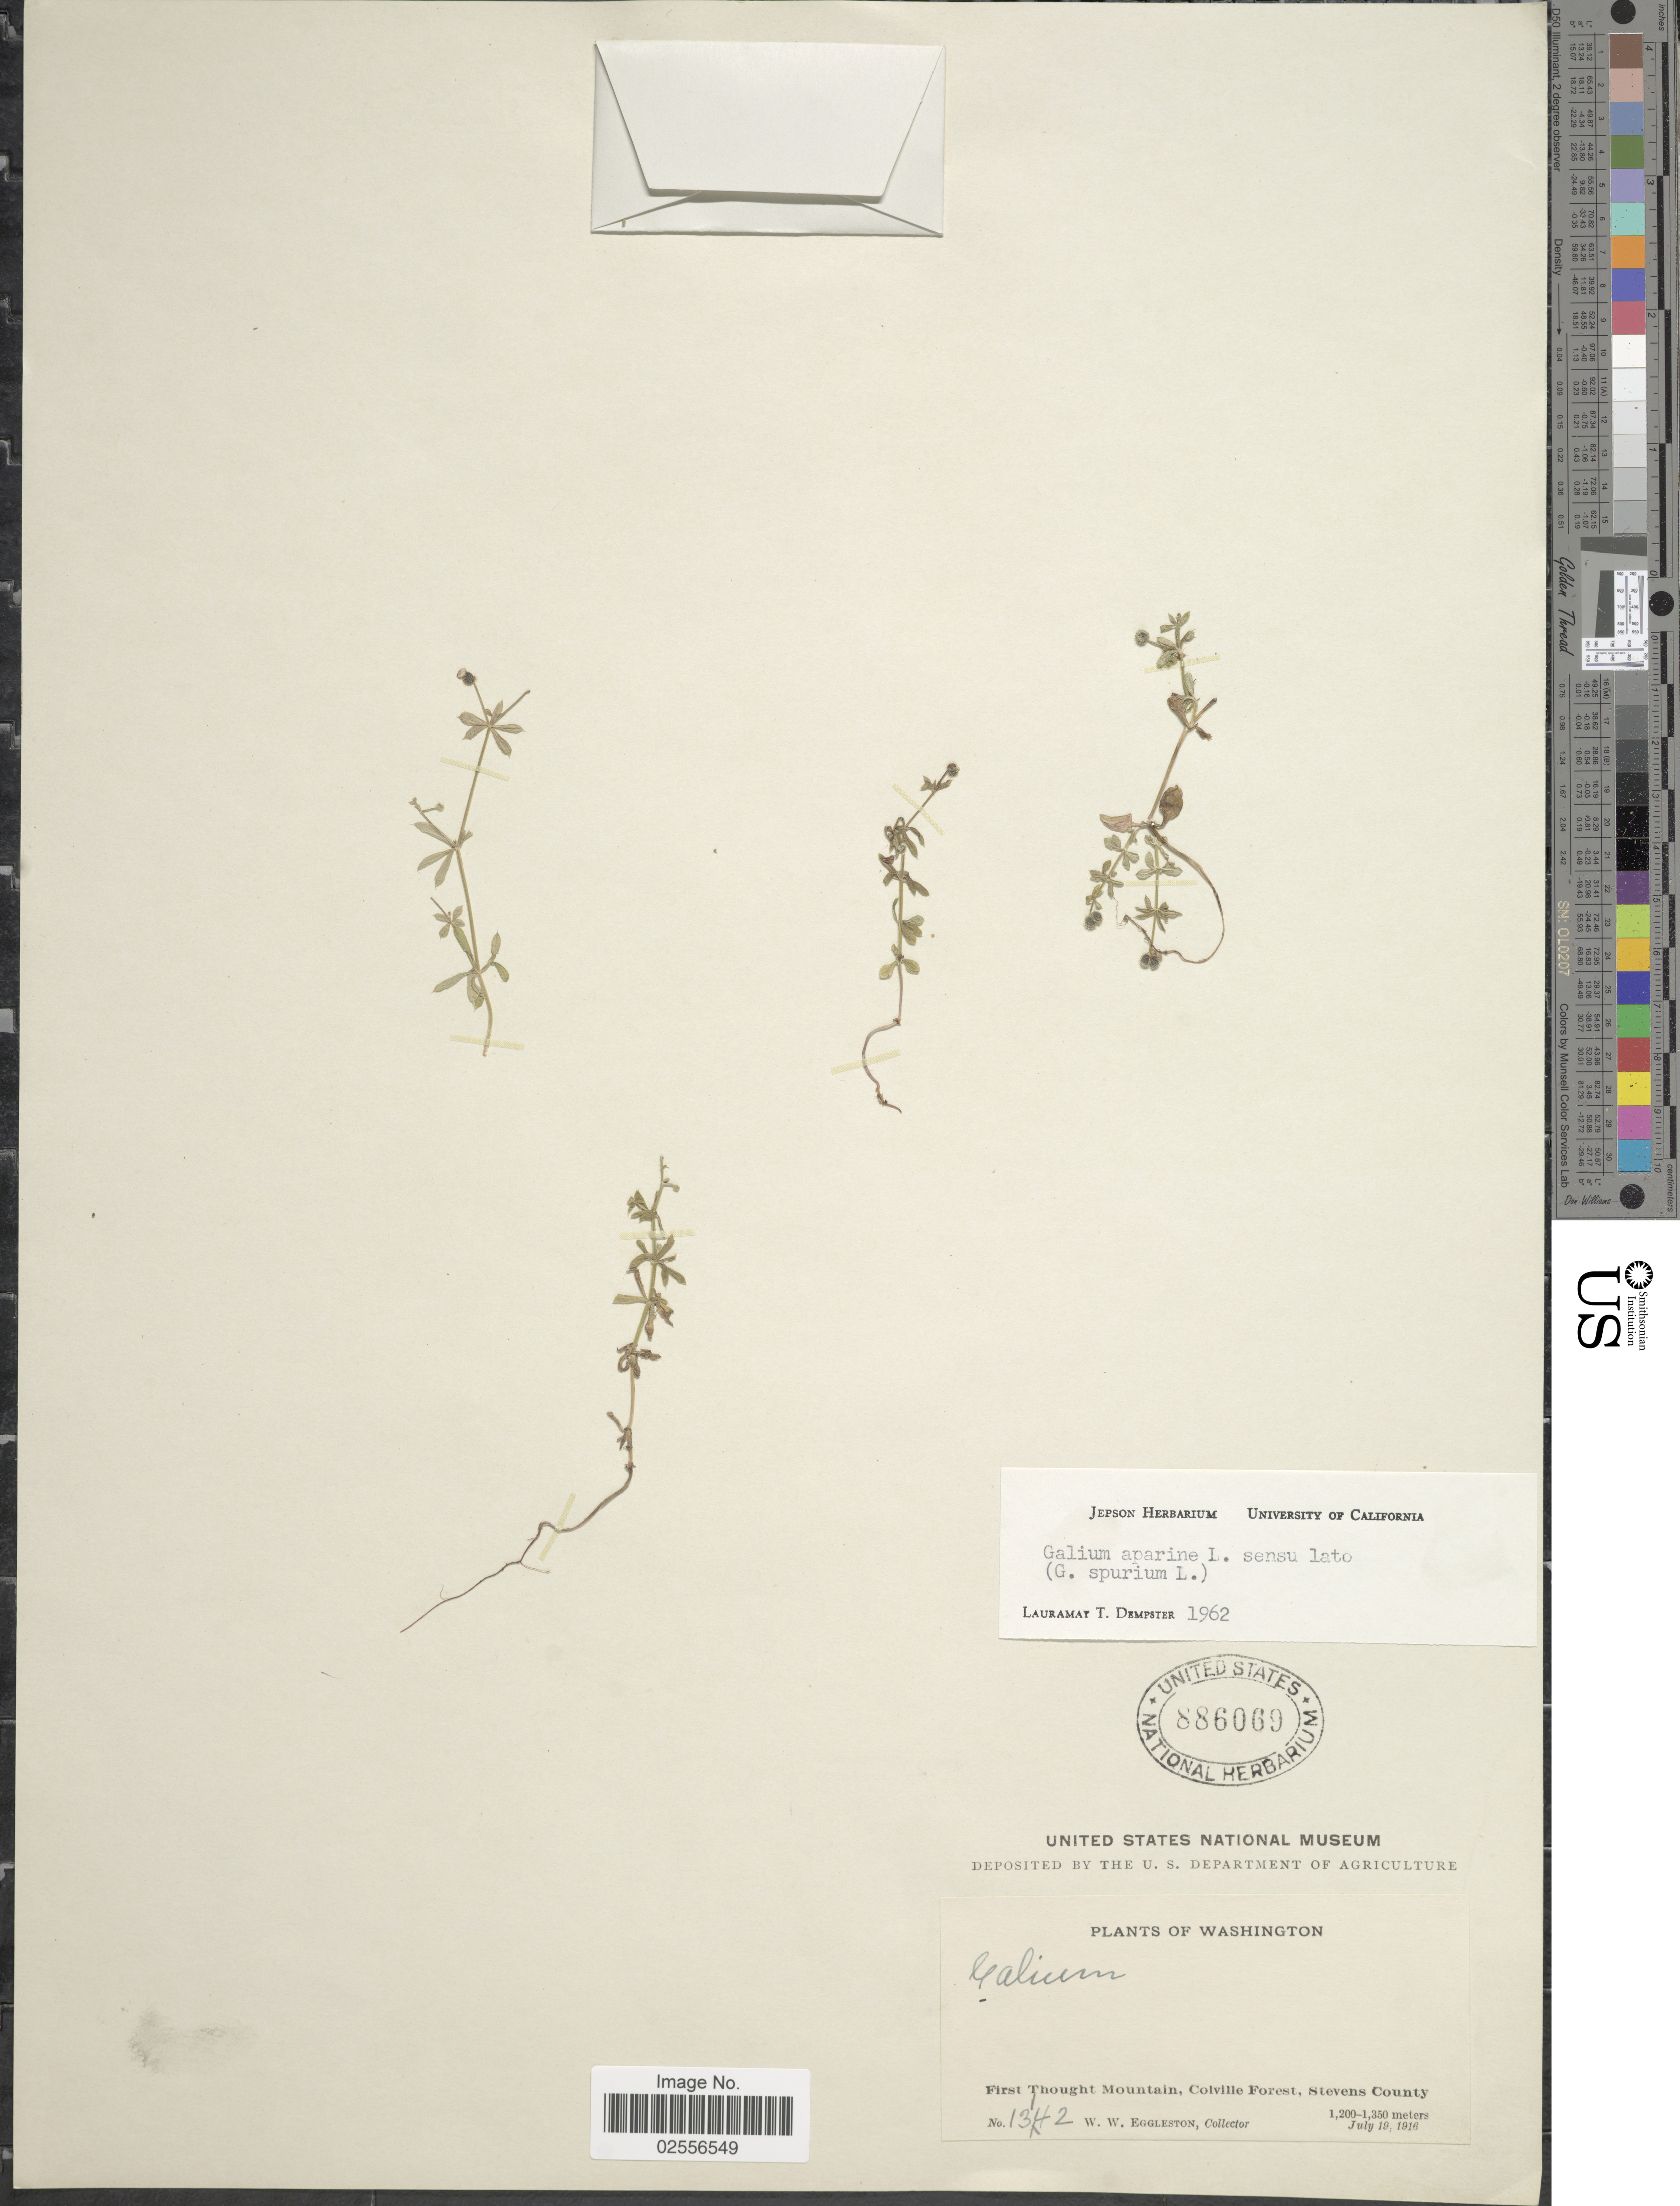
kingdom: Plantae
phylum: Tracheophyta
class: Magnoliopsida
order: Gentianales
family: Rubiaceae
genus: Galium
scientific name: Galium aparine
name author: L.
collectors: W. W. Eggleston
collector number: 13142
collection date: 1916-07-19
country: United States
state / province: Washington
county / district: Stevens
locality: First Thought Mountain, Colville Forest, Stevens County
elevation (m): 1200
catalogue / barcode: US 886069